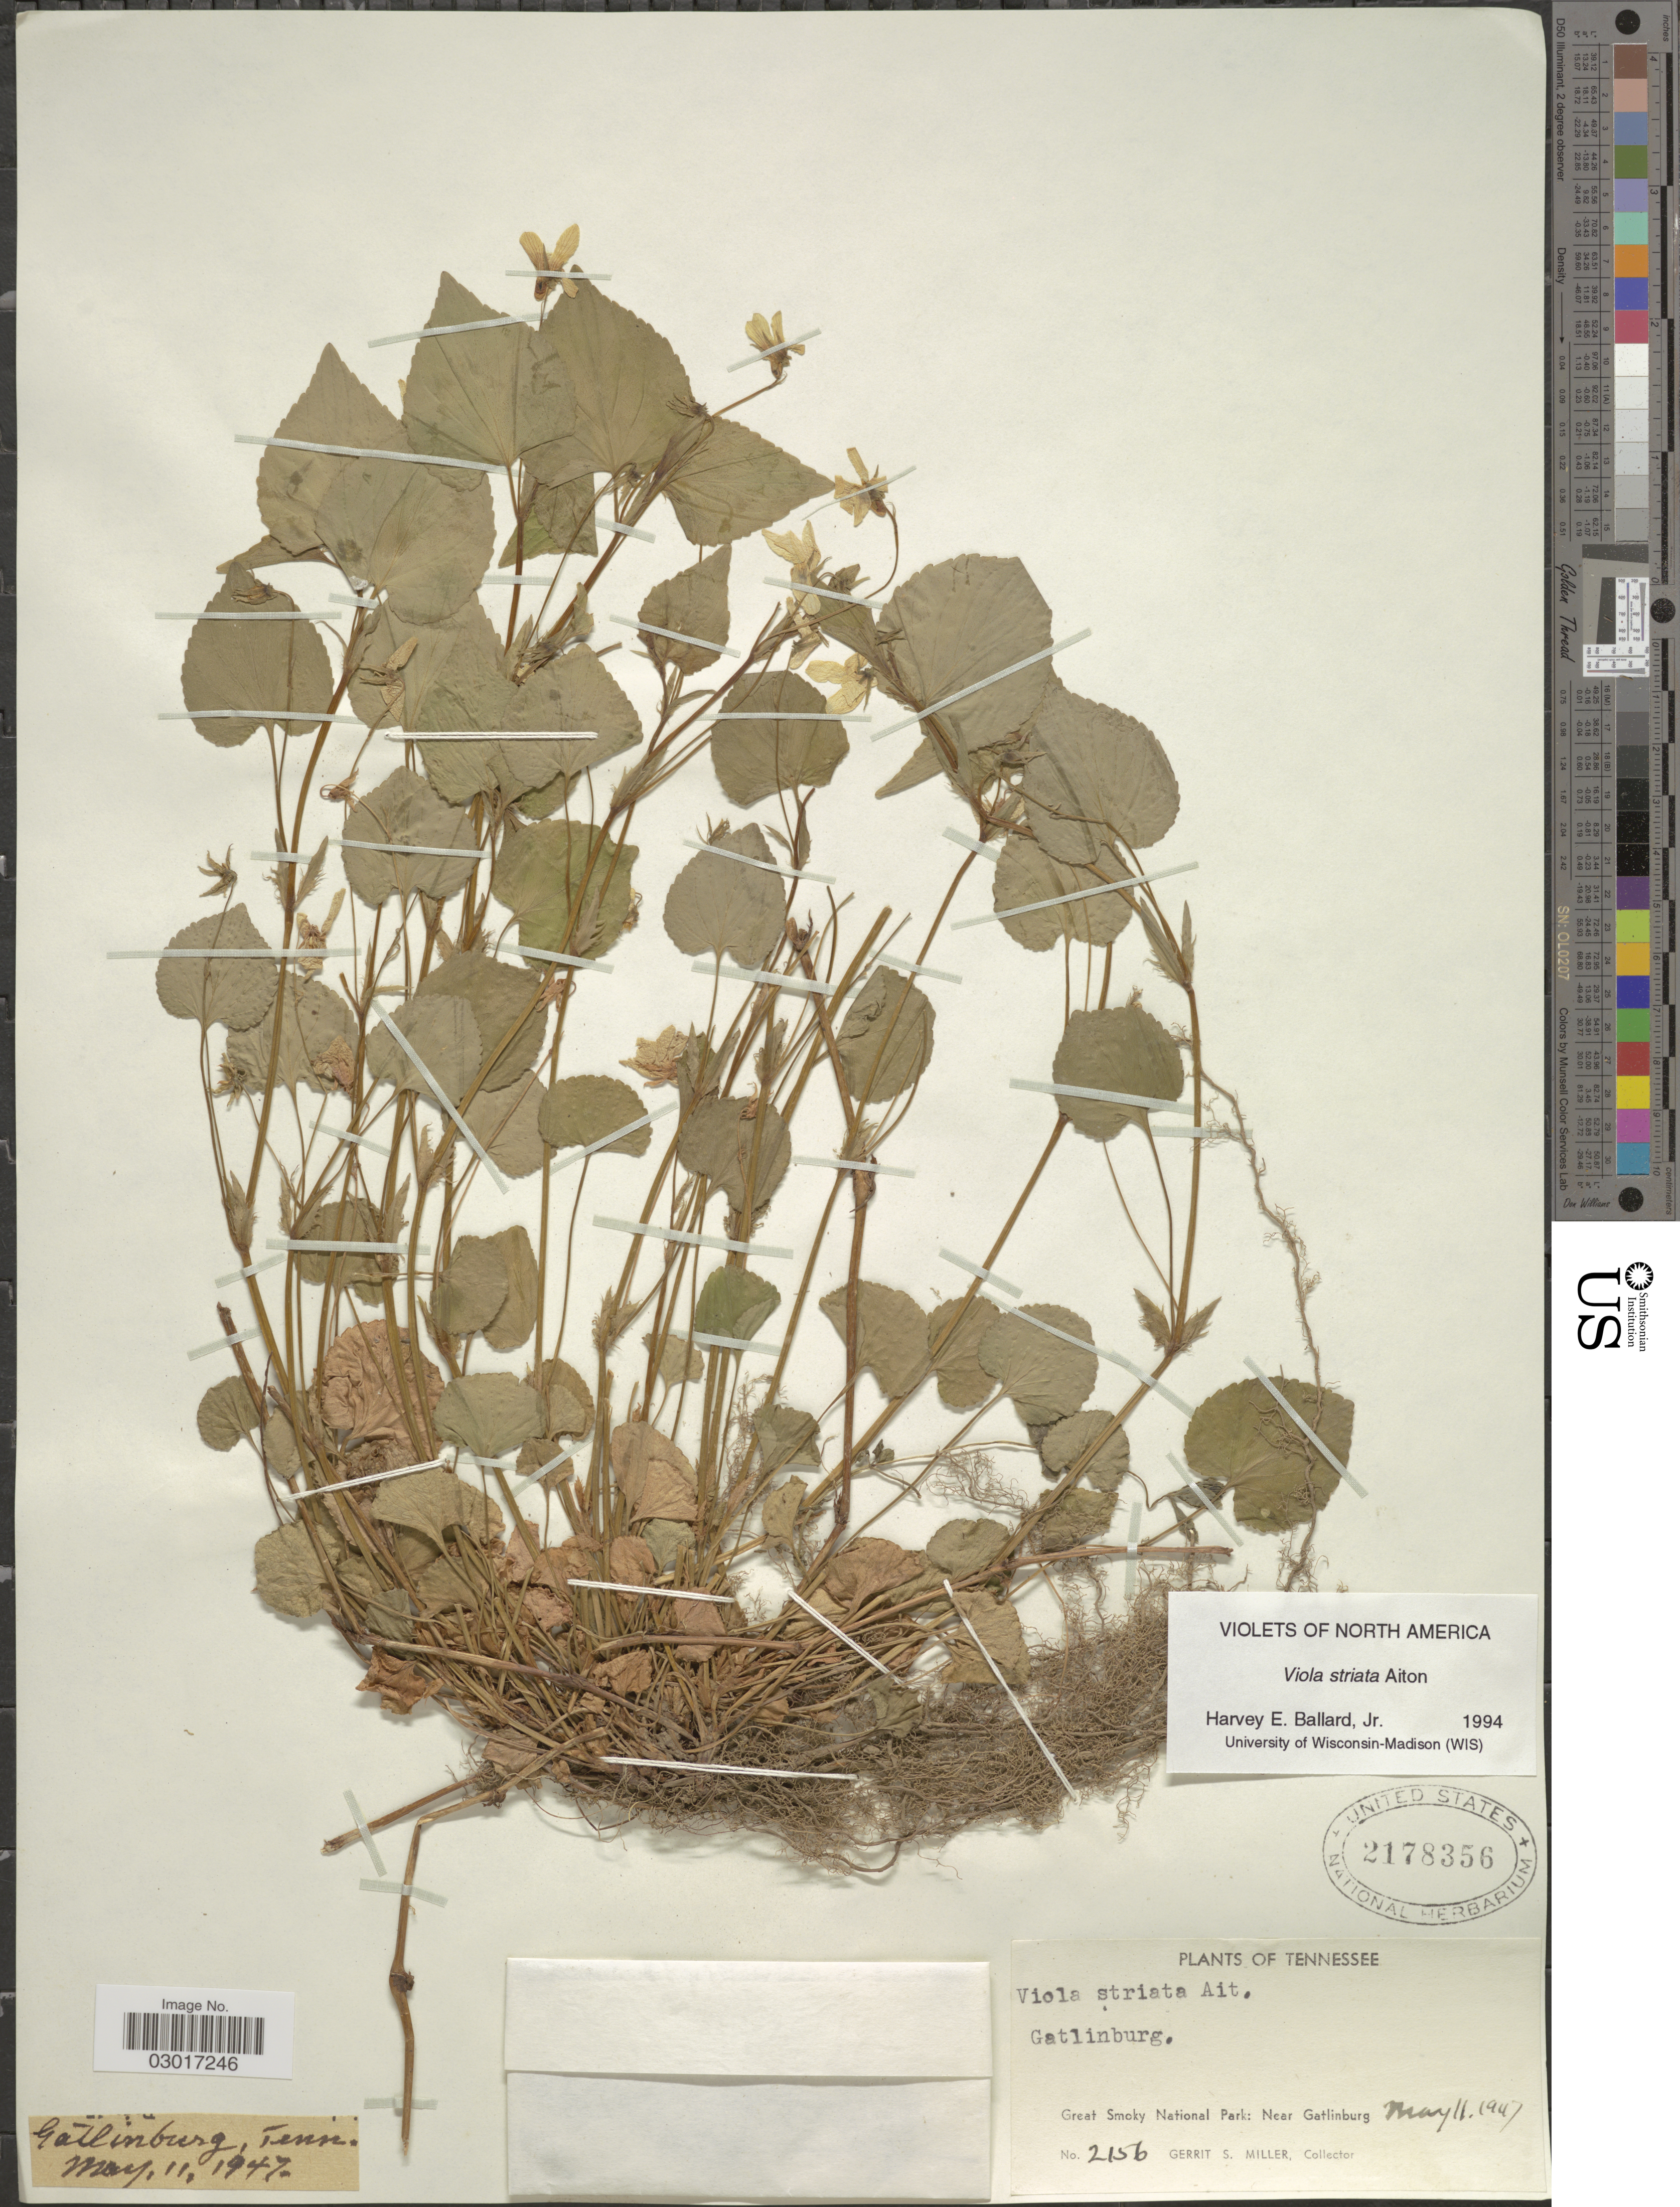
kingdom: Plantae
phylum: Tracheophyta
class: Magnoliopsida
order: Malpighiales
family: Violaceae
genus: Viola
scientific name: Viola striata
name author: Aiton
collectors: G. S. Miller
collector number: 2156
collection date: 1947-05-11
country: United States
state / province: Tennessee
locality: Gatlinburg. Great Smoky National Park: Near Gatlinburg.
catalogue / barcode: US 2178356